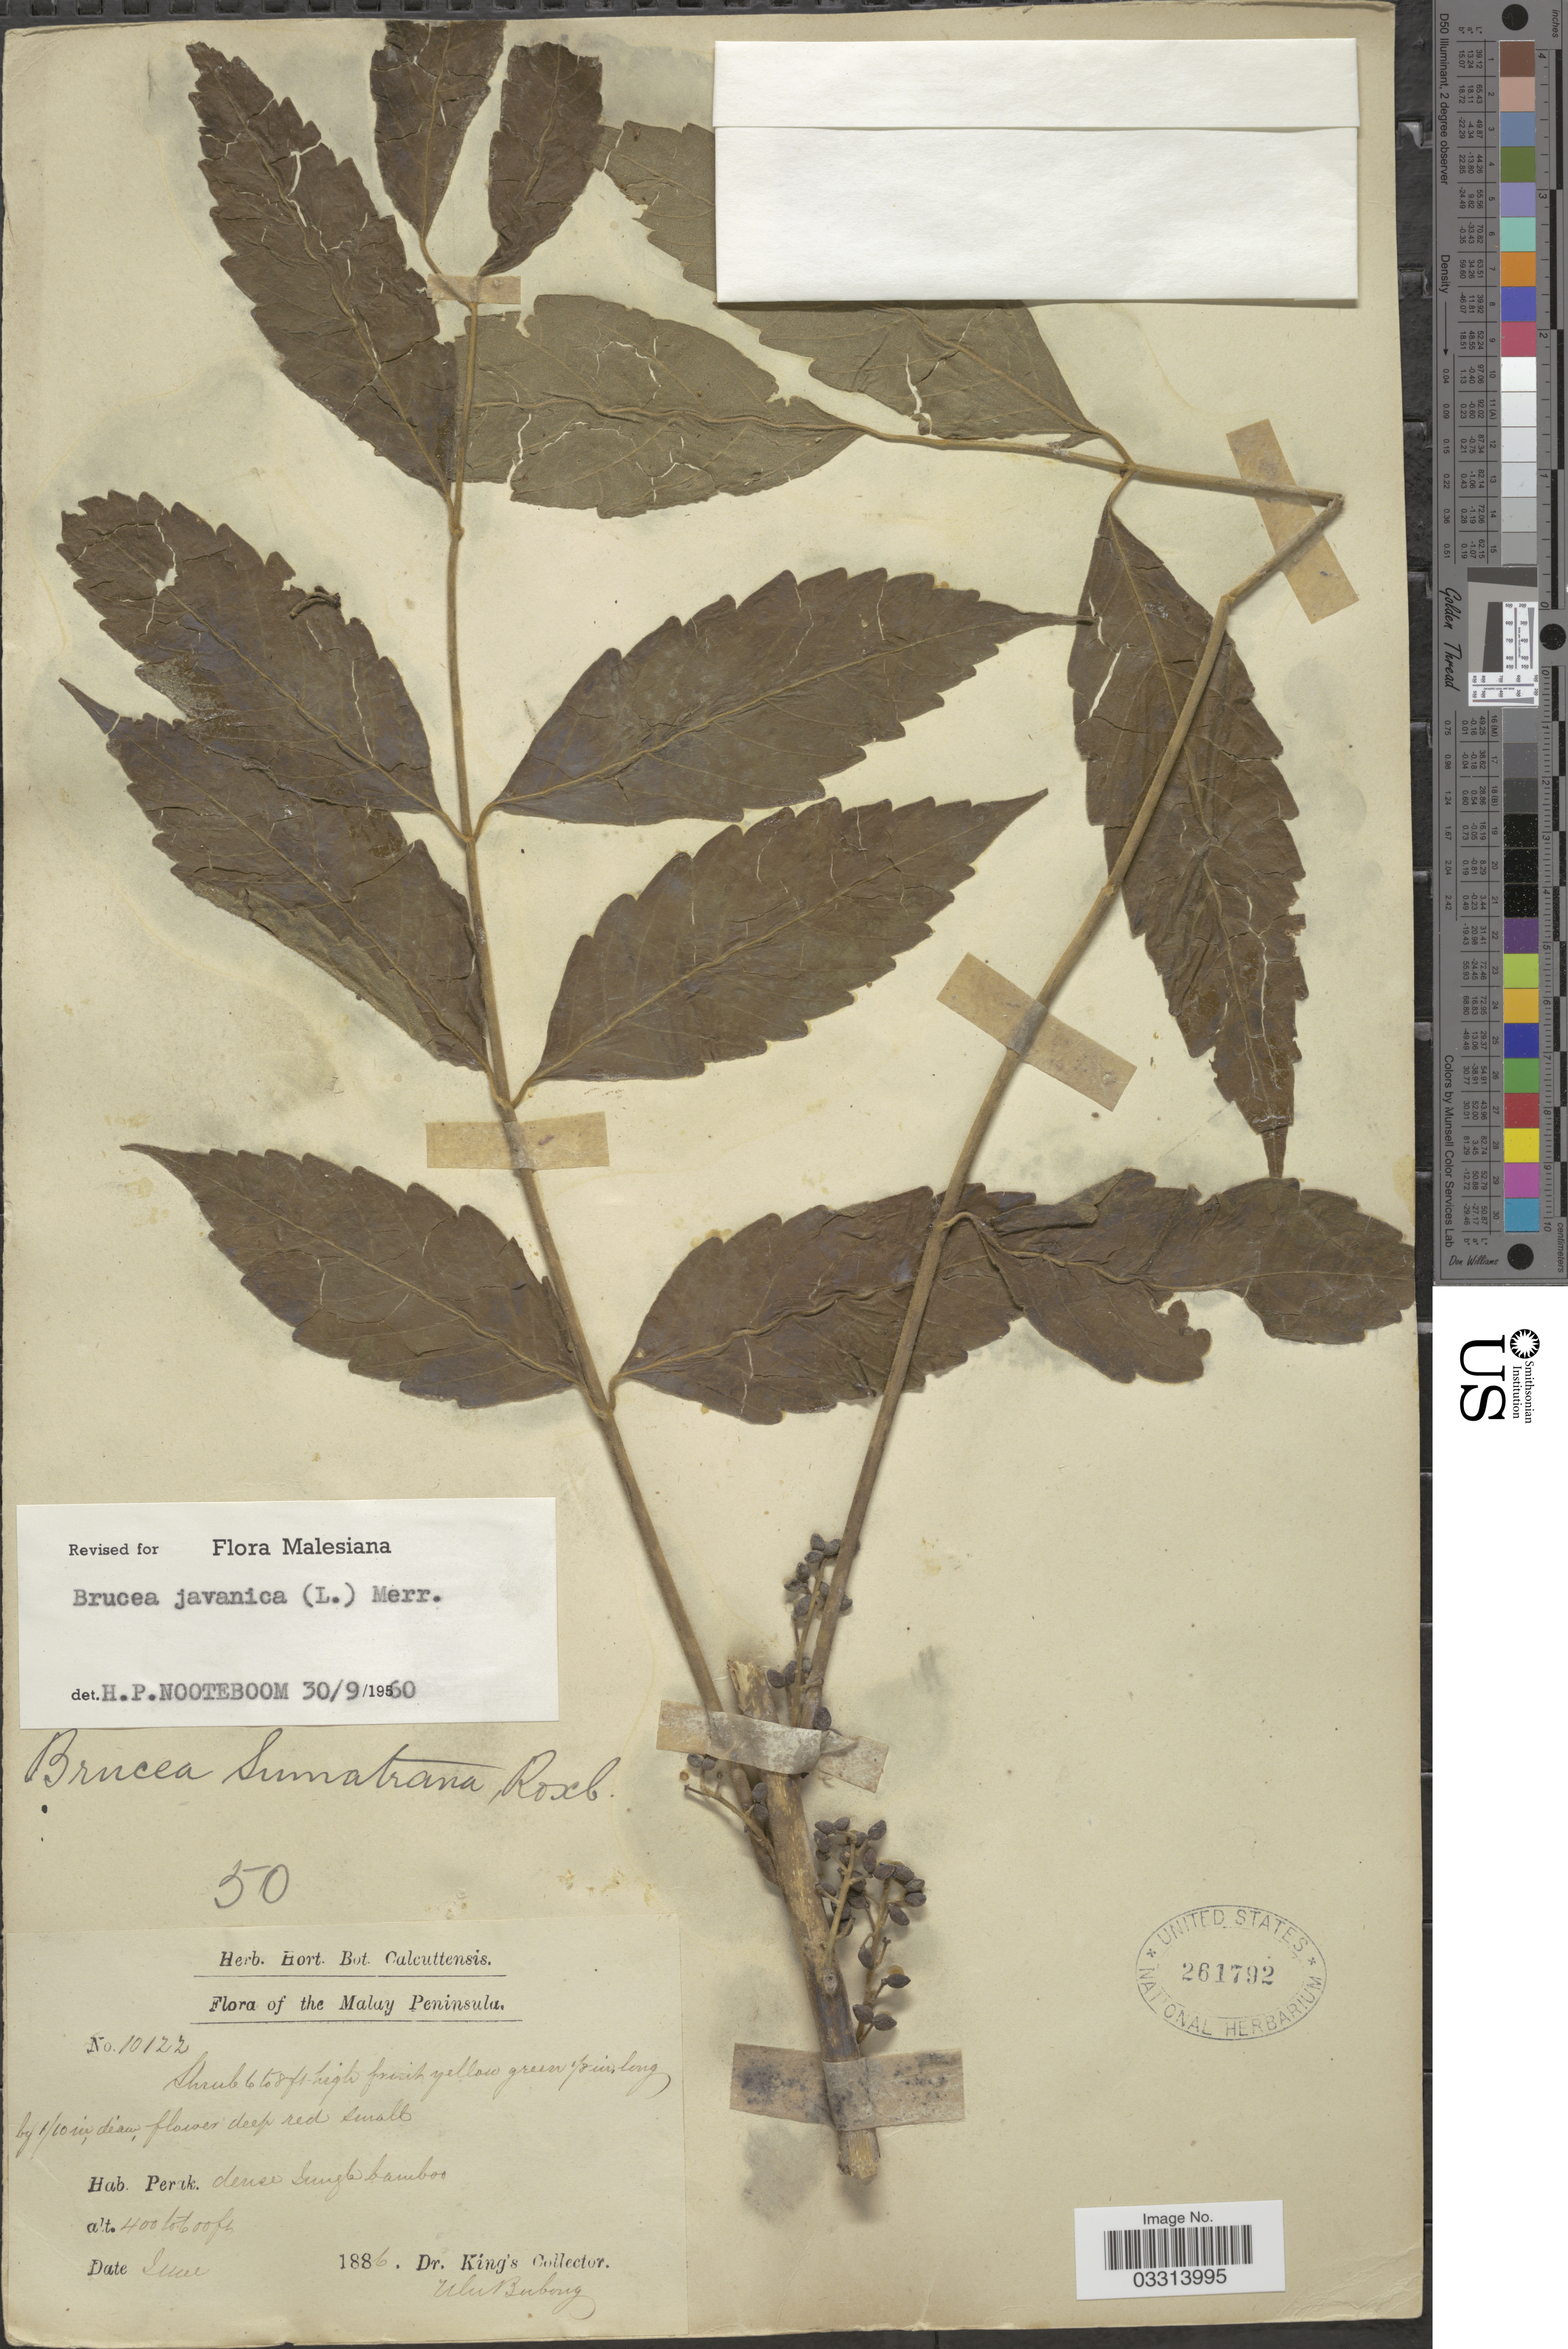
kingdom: Plantae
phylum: Tracheophyta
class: Magnoliopsida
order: Sapindales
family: Simaroubaceae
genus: Brucea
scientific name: Brucea javanica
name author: (L.) Merr.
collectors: Dr. King's collector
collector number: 10122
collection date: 1886-06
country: Malaysia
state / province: Perak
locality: Malay Peninsula.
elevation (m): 122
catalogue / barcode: US 261792